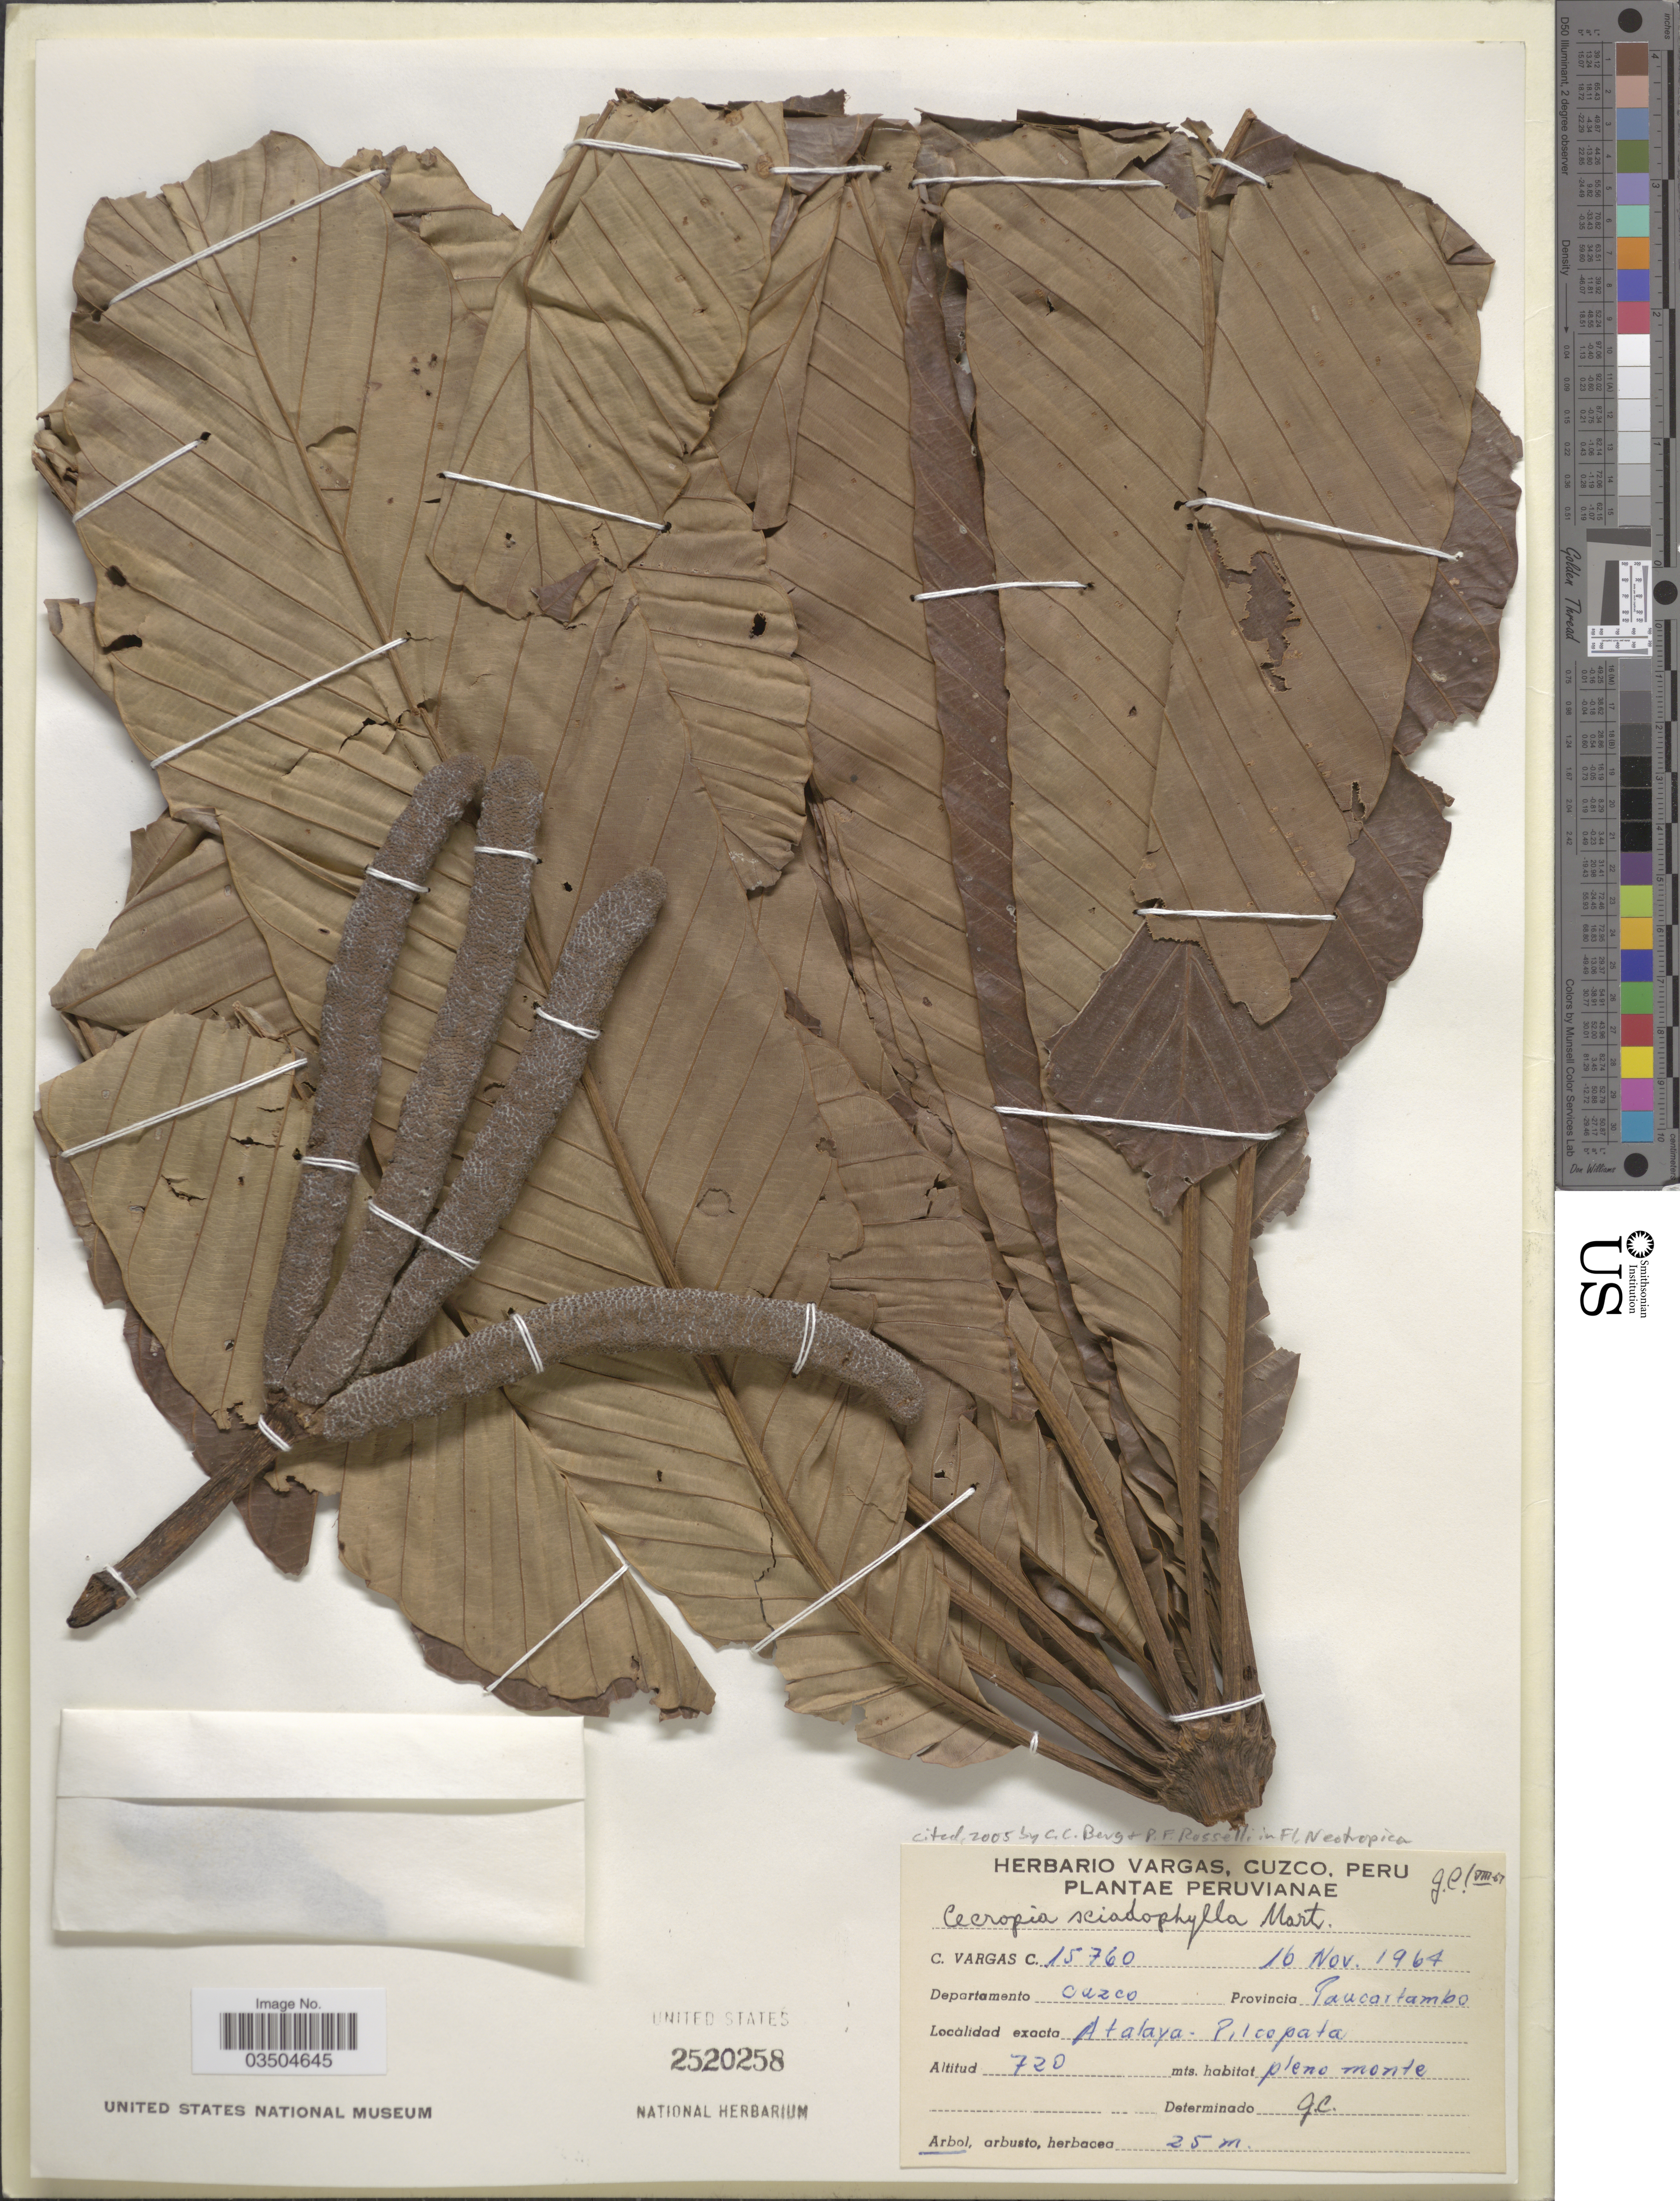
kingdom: Plantae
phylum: Tracheophyta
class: Magnoliopsida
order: Rosales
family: Urticaceae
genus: Cecropia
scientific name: Cecropia sciadophylla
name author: Mart.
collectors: C. Vargas Calderón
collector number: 15760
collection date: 1964-11-16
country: Peru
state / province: Cusco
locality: Departamento Cuzco. Provincia Paucartambo. Atalaya- Pilcopata.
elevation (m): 720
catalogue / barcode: US 2520258